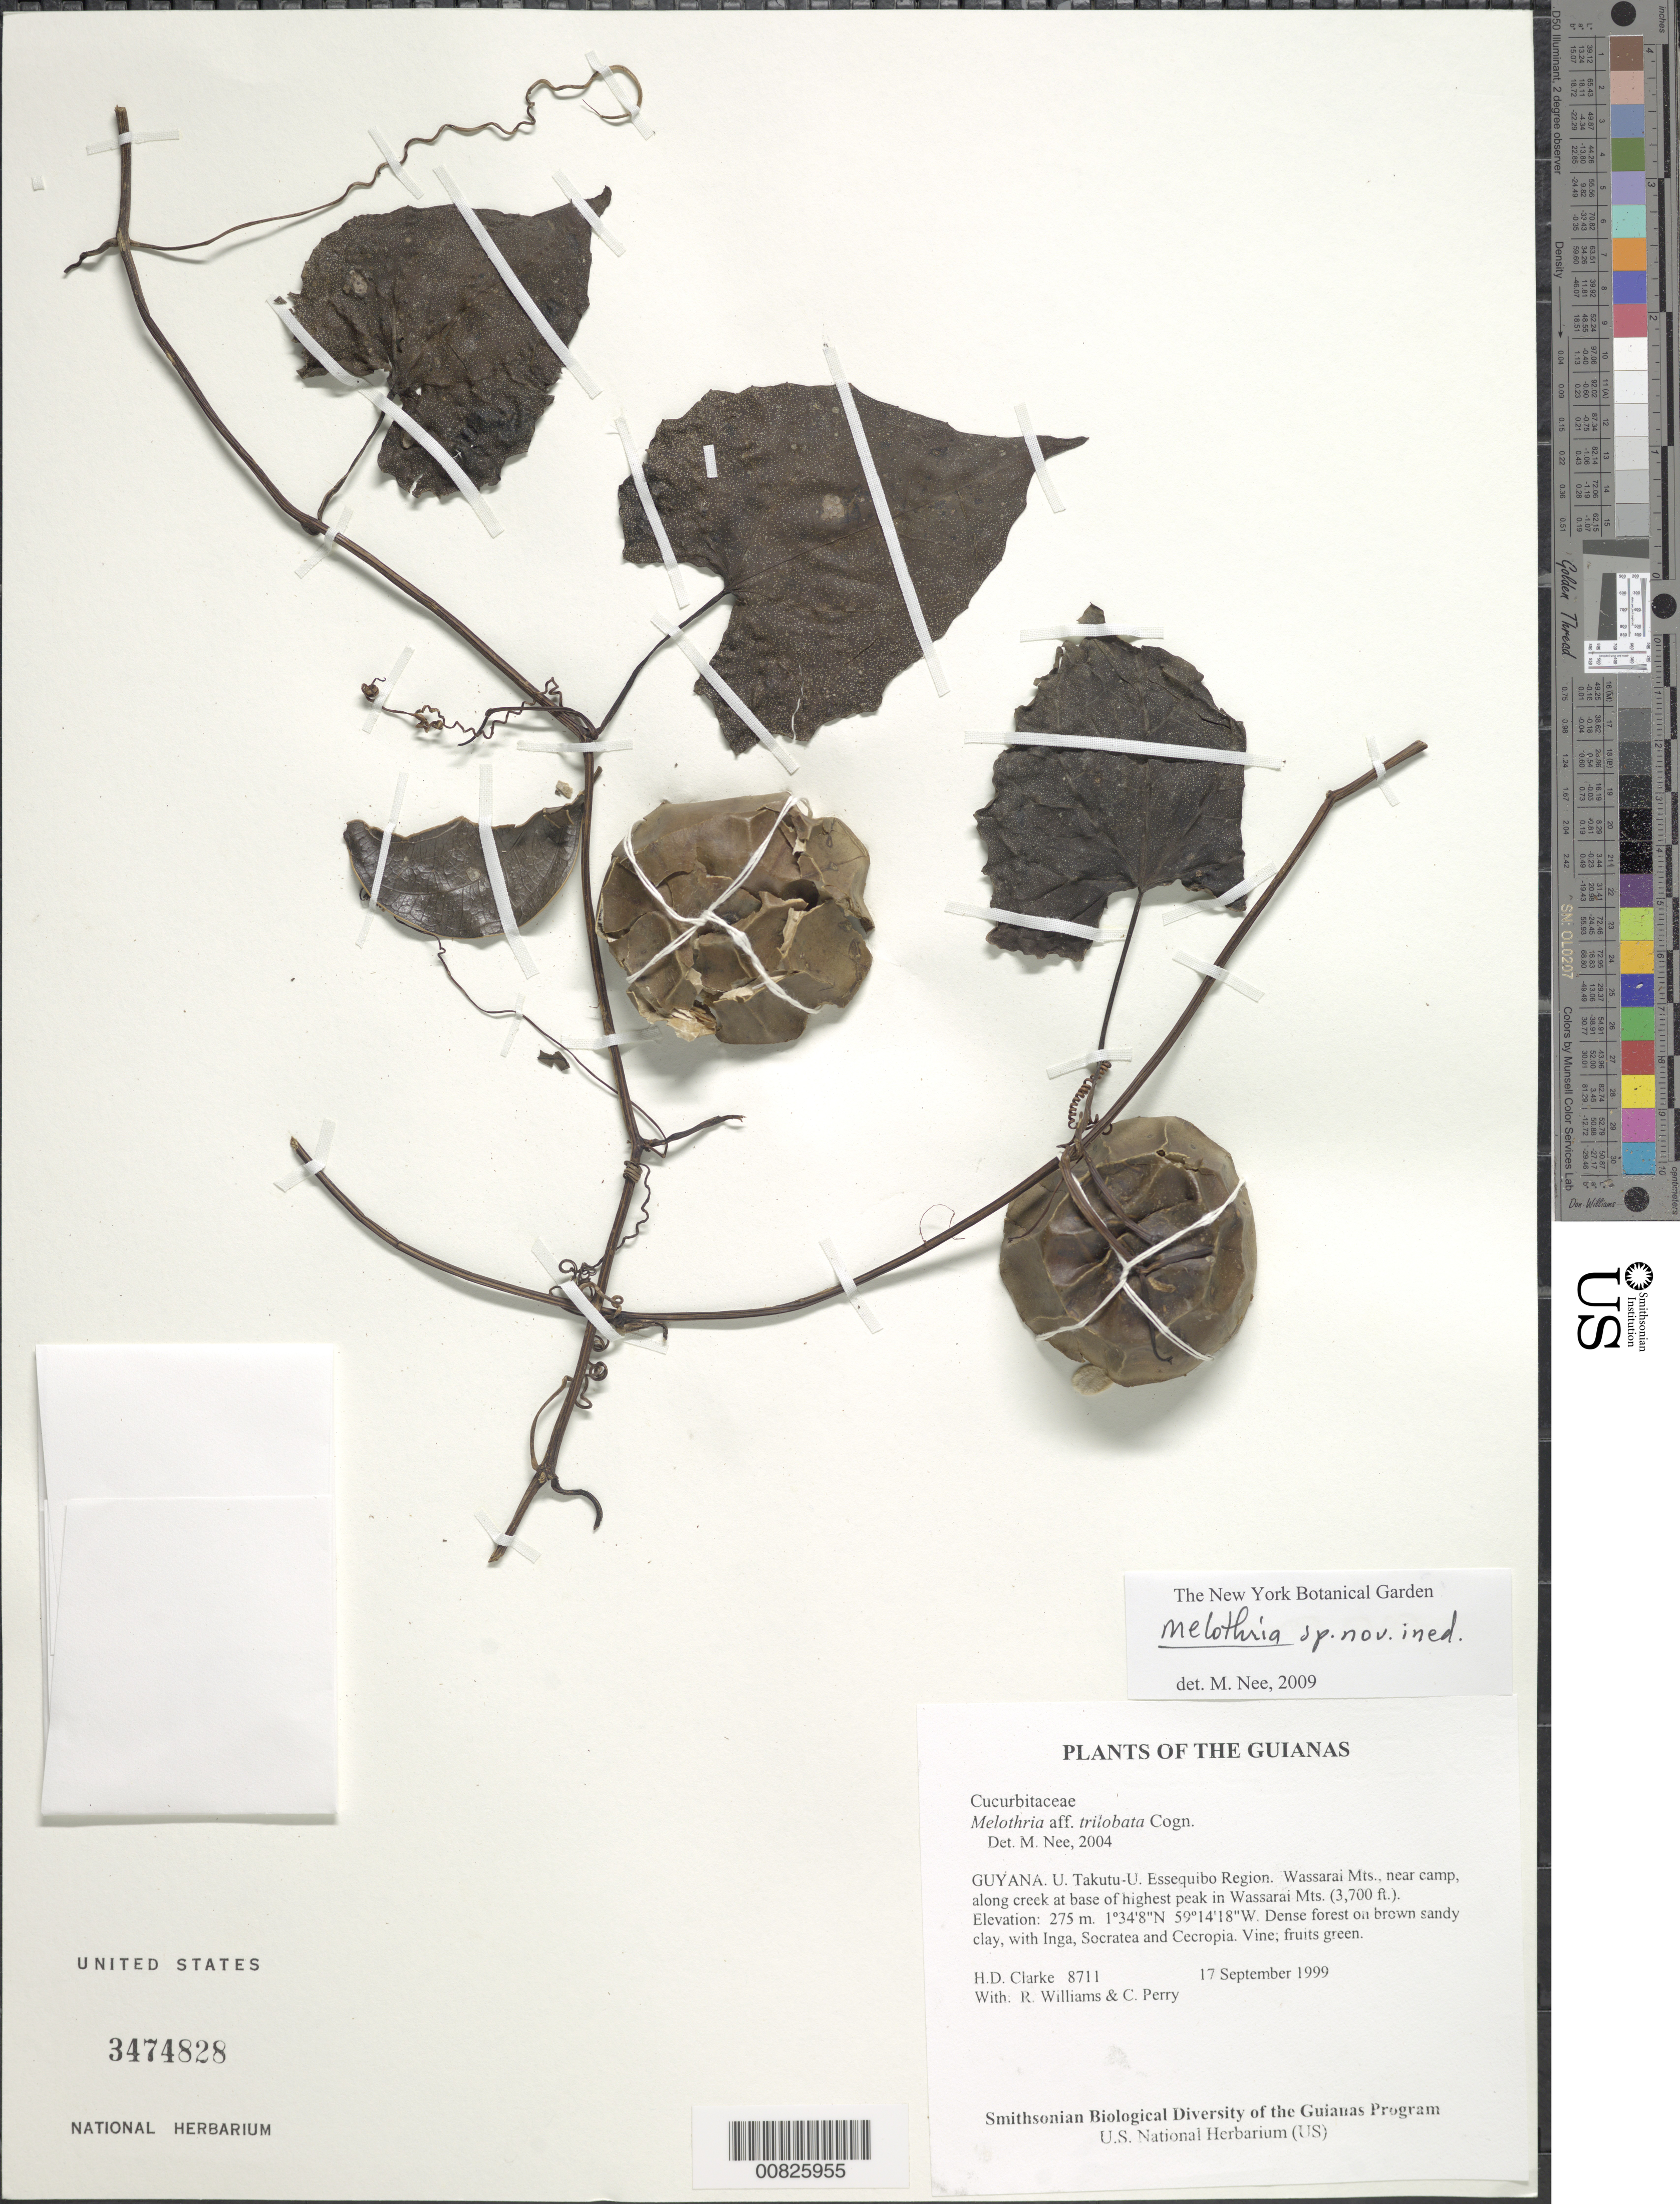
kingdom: Plantae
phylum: Tracheophyta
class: Magnoliopsida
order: Cucurbitales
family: Cucurbitaceae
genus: Melothria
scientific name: Melothria sp. nov.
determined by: Nee, Michael H.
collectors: H. D. Clarke, R. Williams & C. Perry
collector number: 8711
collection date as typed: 17 September 1999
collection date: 1999-09-17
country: Guyana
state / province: U. Takutu-U. Essequibo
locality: Wassarai Mts., near camp, along creek at base of highest peak in Wassarai Mts. (3,700 ft.)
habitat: Dense forest on brown sandy clay, with Inga, Socratea and Cecropia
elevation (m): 275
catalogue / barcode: US 3474828